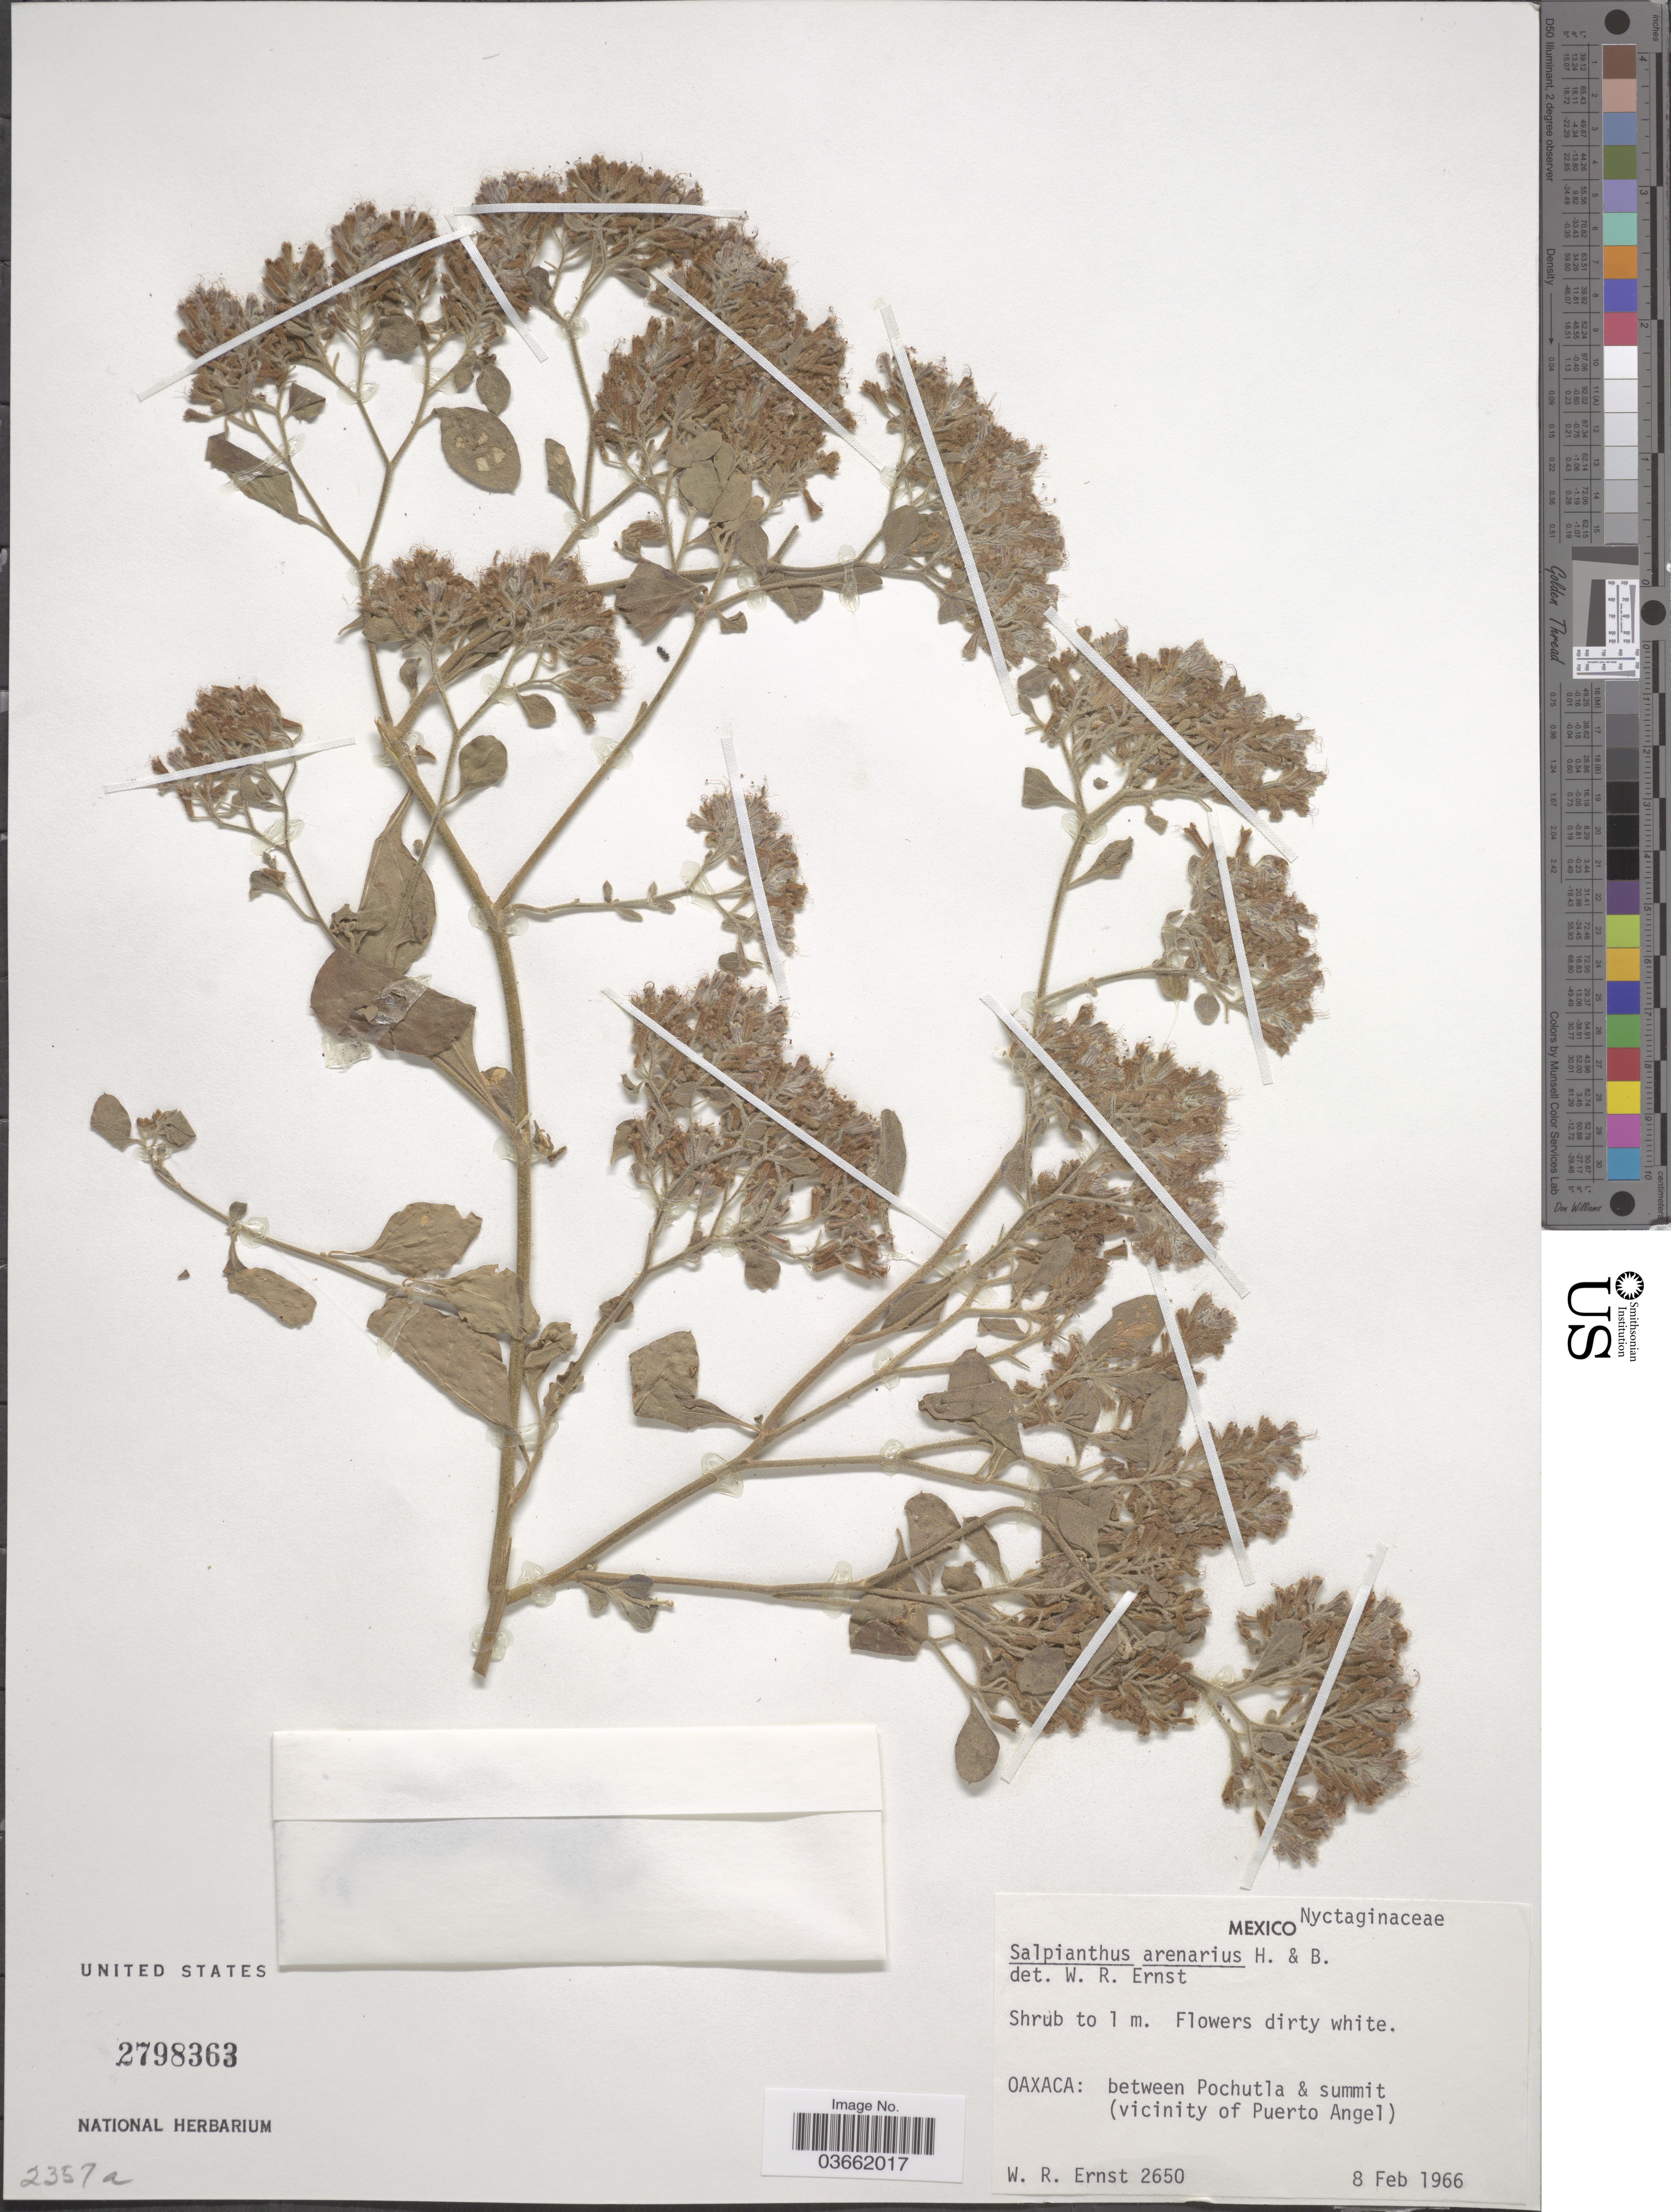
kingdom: Plantae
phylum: Tracheophyta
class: Magnoliopsida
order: Caryophyllales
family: Nyctaginaceae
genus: Salpianthus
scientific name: Salpianthus arenarius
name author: Bonpl.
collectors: W. R. Ernst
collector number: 2650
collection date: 1966-02-08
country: Mexico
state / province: Oaxaca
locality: Between Pochutla & summit (vicinity of Puerto Angel).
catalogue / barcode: US 2798363